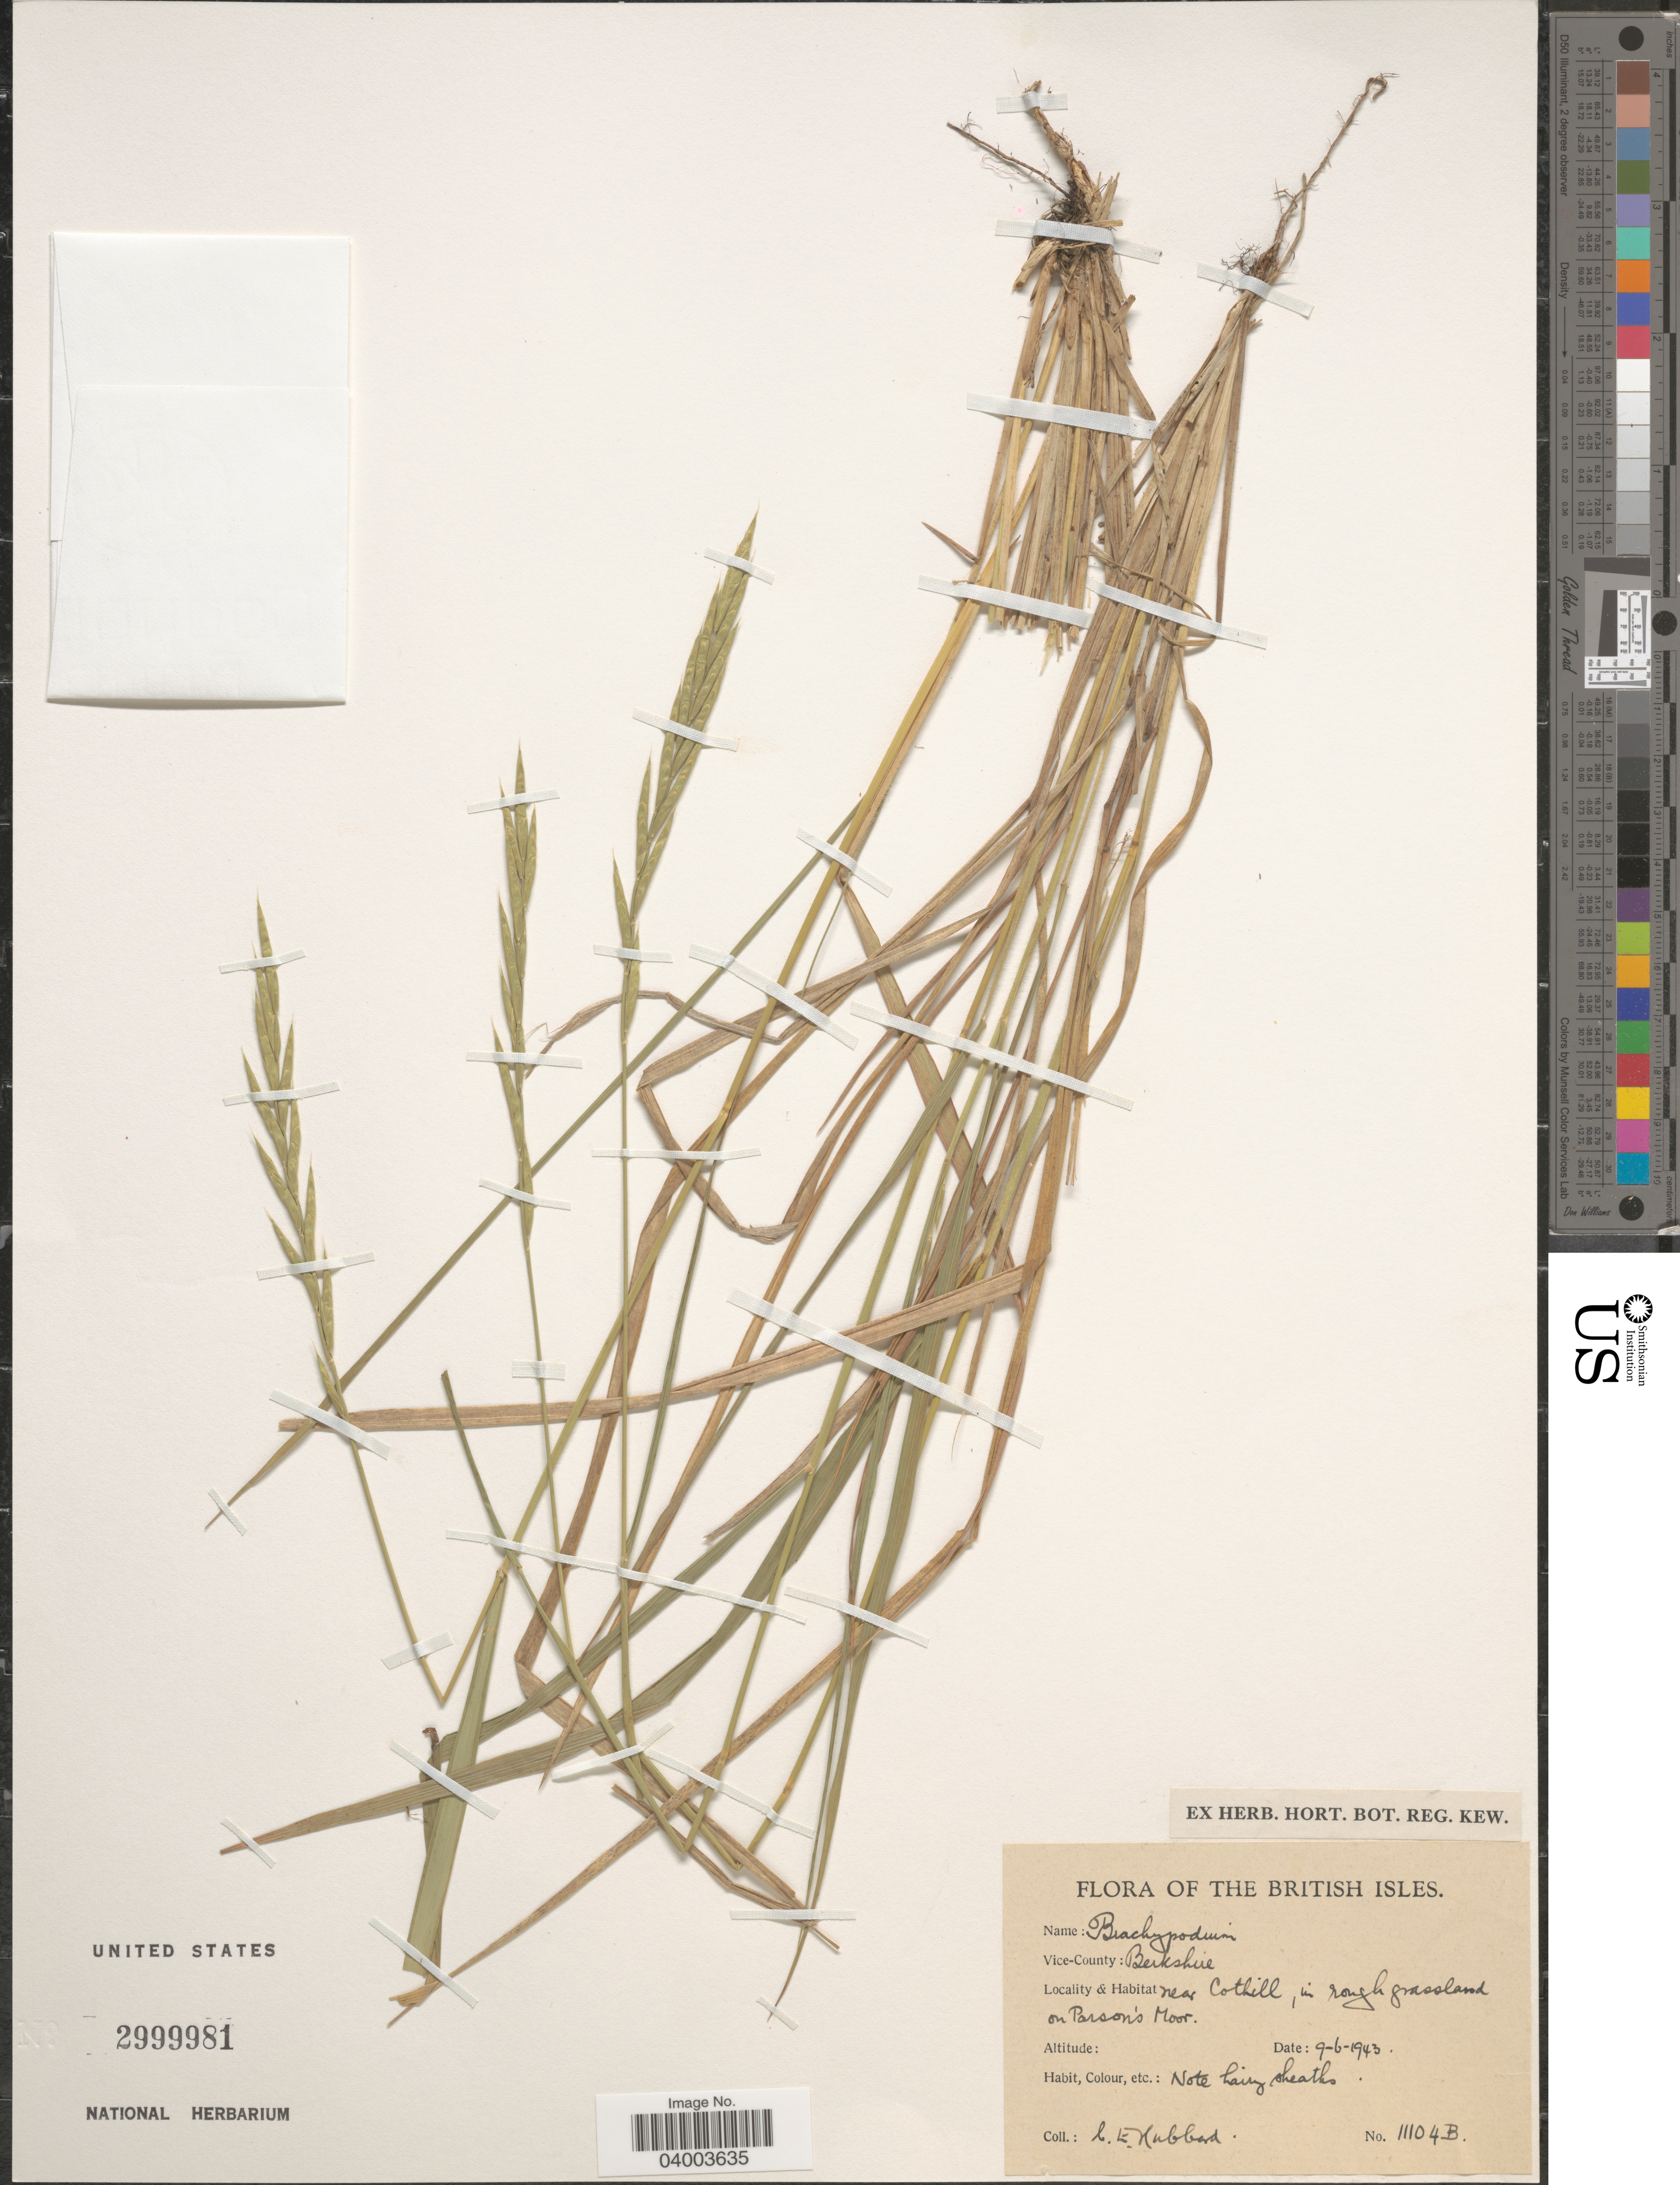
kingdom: Plantae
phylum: Tracheophyta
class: Liliopsida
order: Poales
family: Poaceae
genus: Brachypodium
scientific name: Brachypodium sp.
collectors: C. E. Hubbard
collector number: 11104B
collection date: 1943-06-09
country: United Kingdom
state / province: England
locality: The British Isles. Vice-County: Berkshire. Near Cothill, in rough grassland on Parson's Moor.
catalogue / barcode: US 2999981